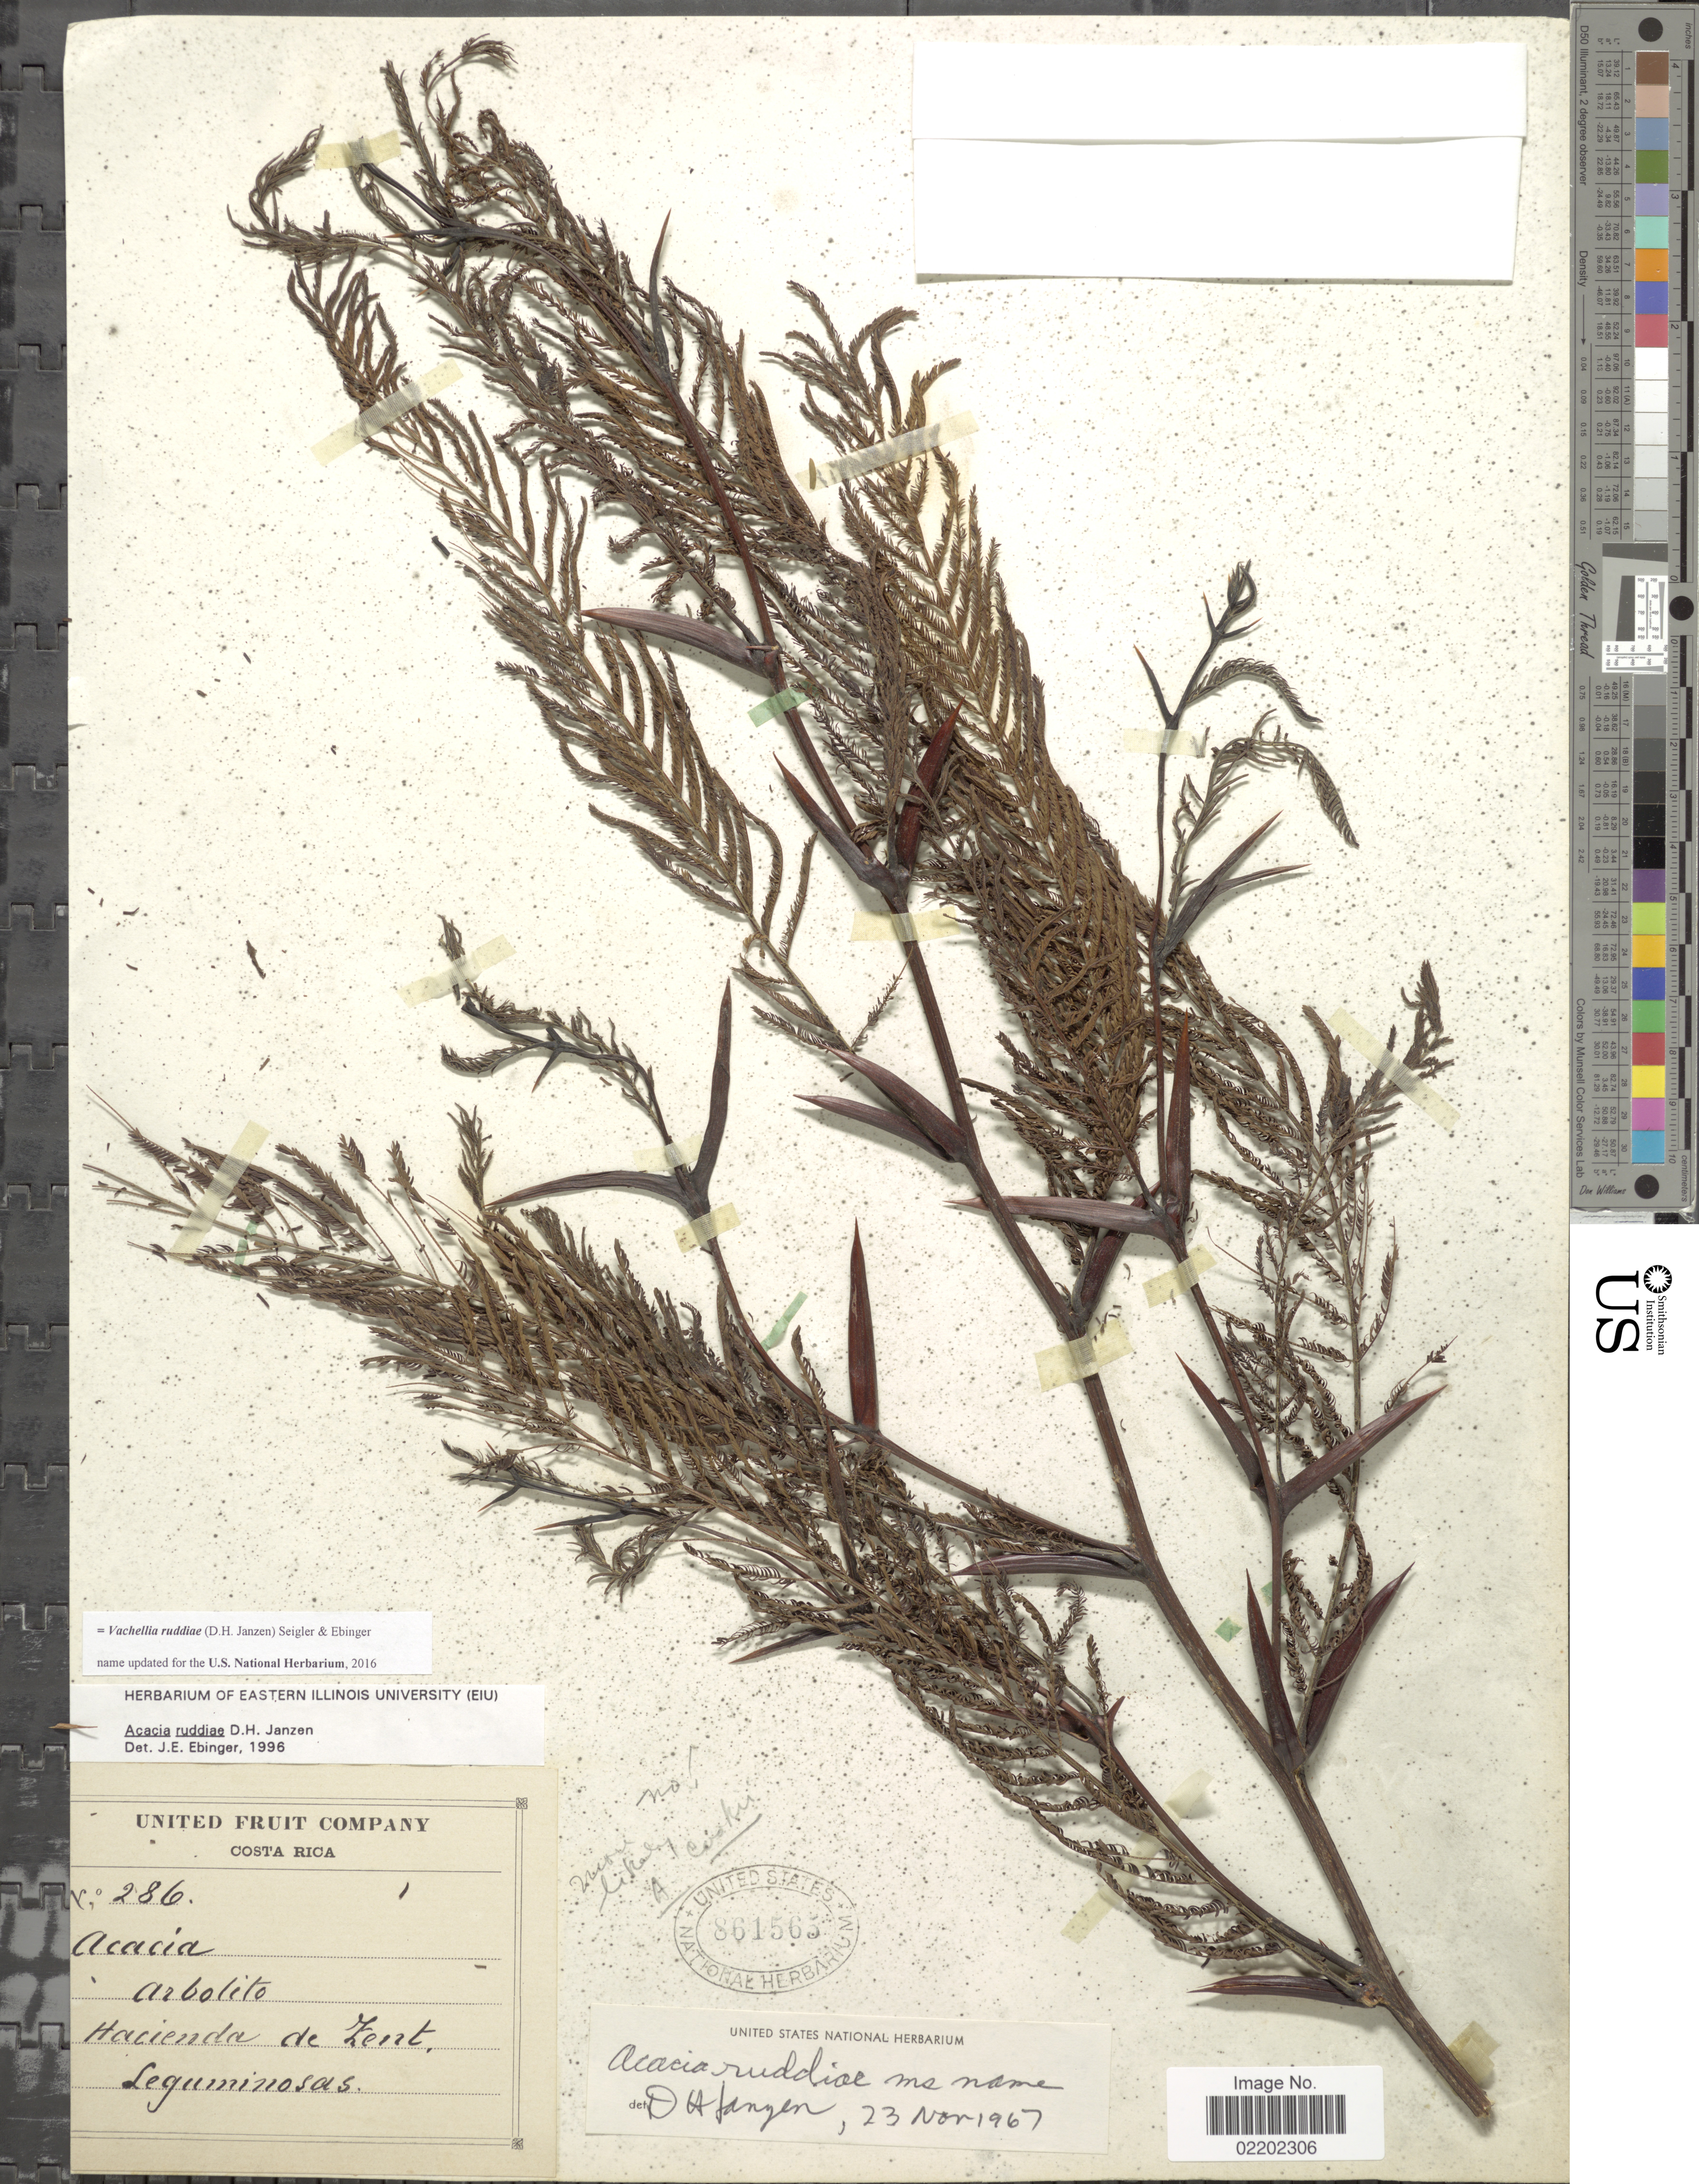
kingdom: Plantae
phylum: Tracheophyta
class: Magnoliopsida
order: Fabales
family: Fabaceae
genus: Vachellia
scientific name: Vachellia ruddiae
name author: (D.H. Janzen) Seigler & Ebinger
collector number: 286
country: Costa Rica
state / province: Limón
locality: Hacienda de Zent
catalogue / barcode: US 861565